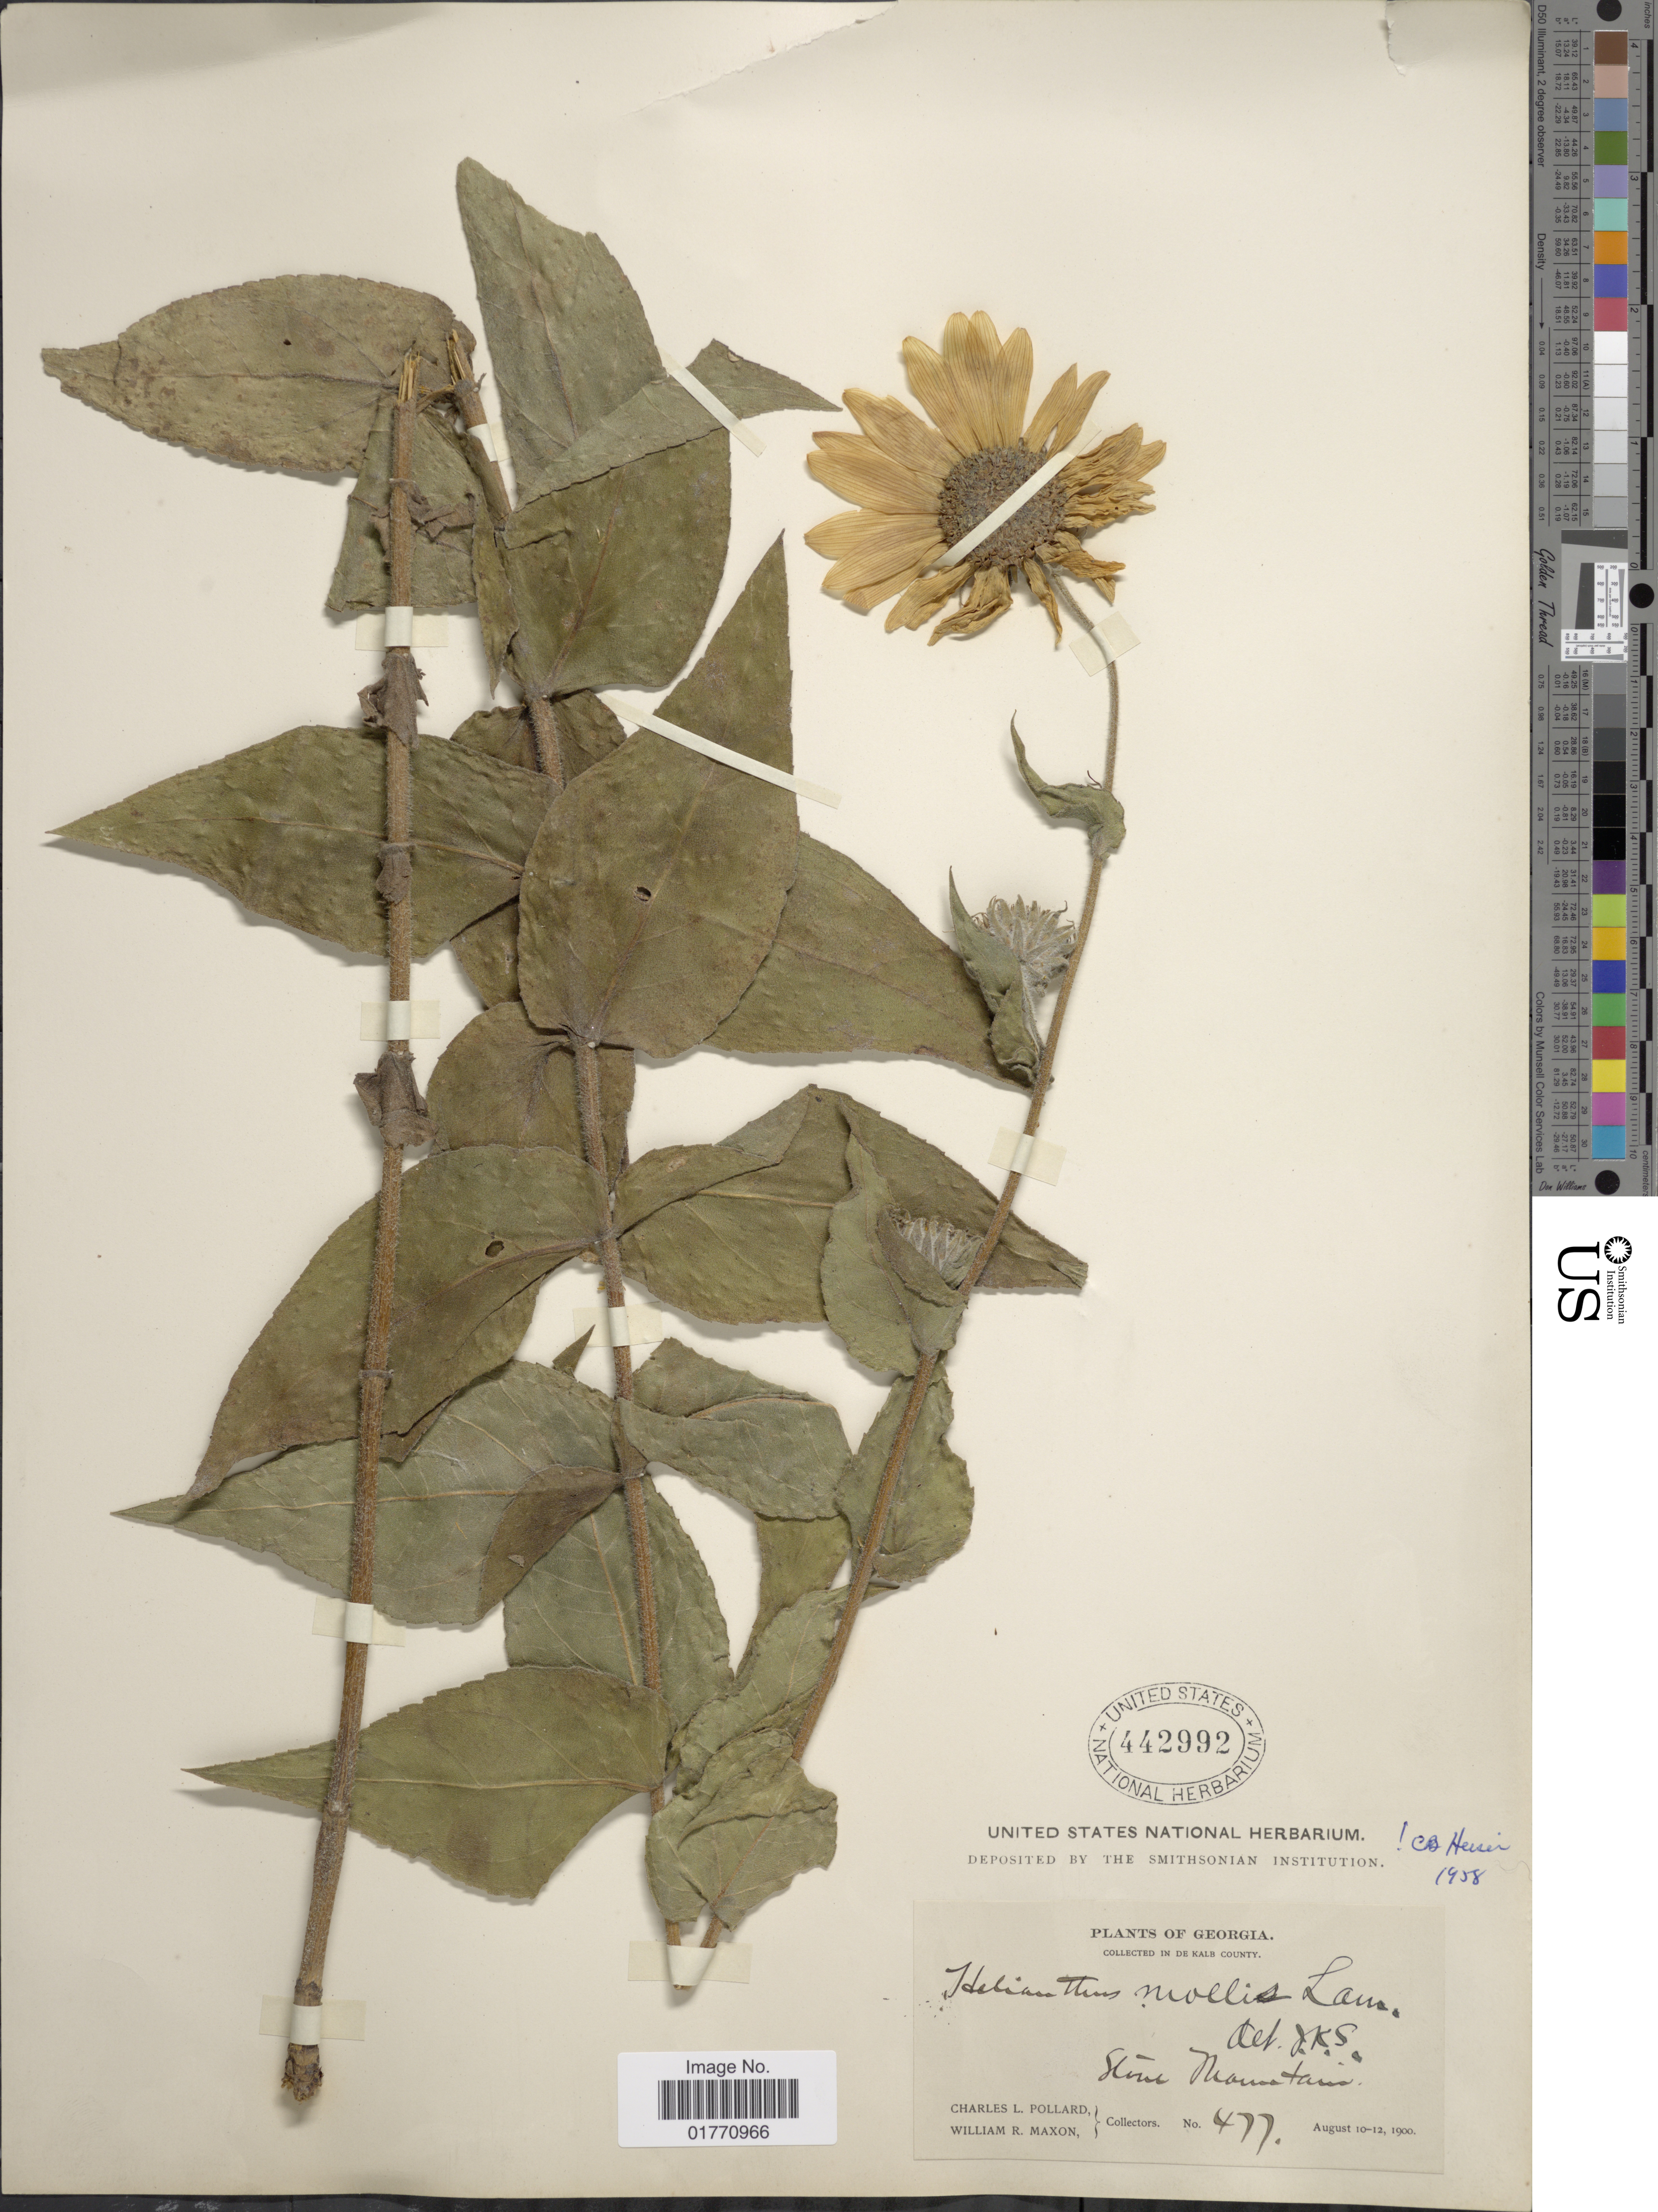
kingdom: Plantae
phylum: Tracheophyta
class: Magnoliopsida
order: Asterales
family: Asteraceae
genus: Helianthus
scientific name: Helianthus mollis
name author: Lam.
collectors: C. L. Pollard & W. R. Maxon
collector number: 477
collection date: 1900-08-10/1900-08-12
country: United States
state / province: Georgia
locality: In de Kalb County, Stone Mountains.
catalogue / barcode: US 442992